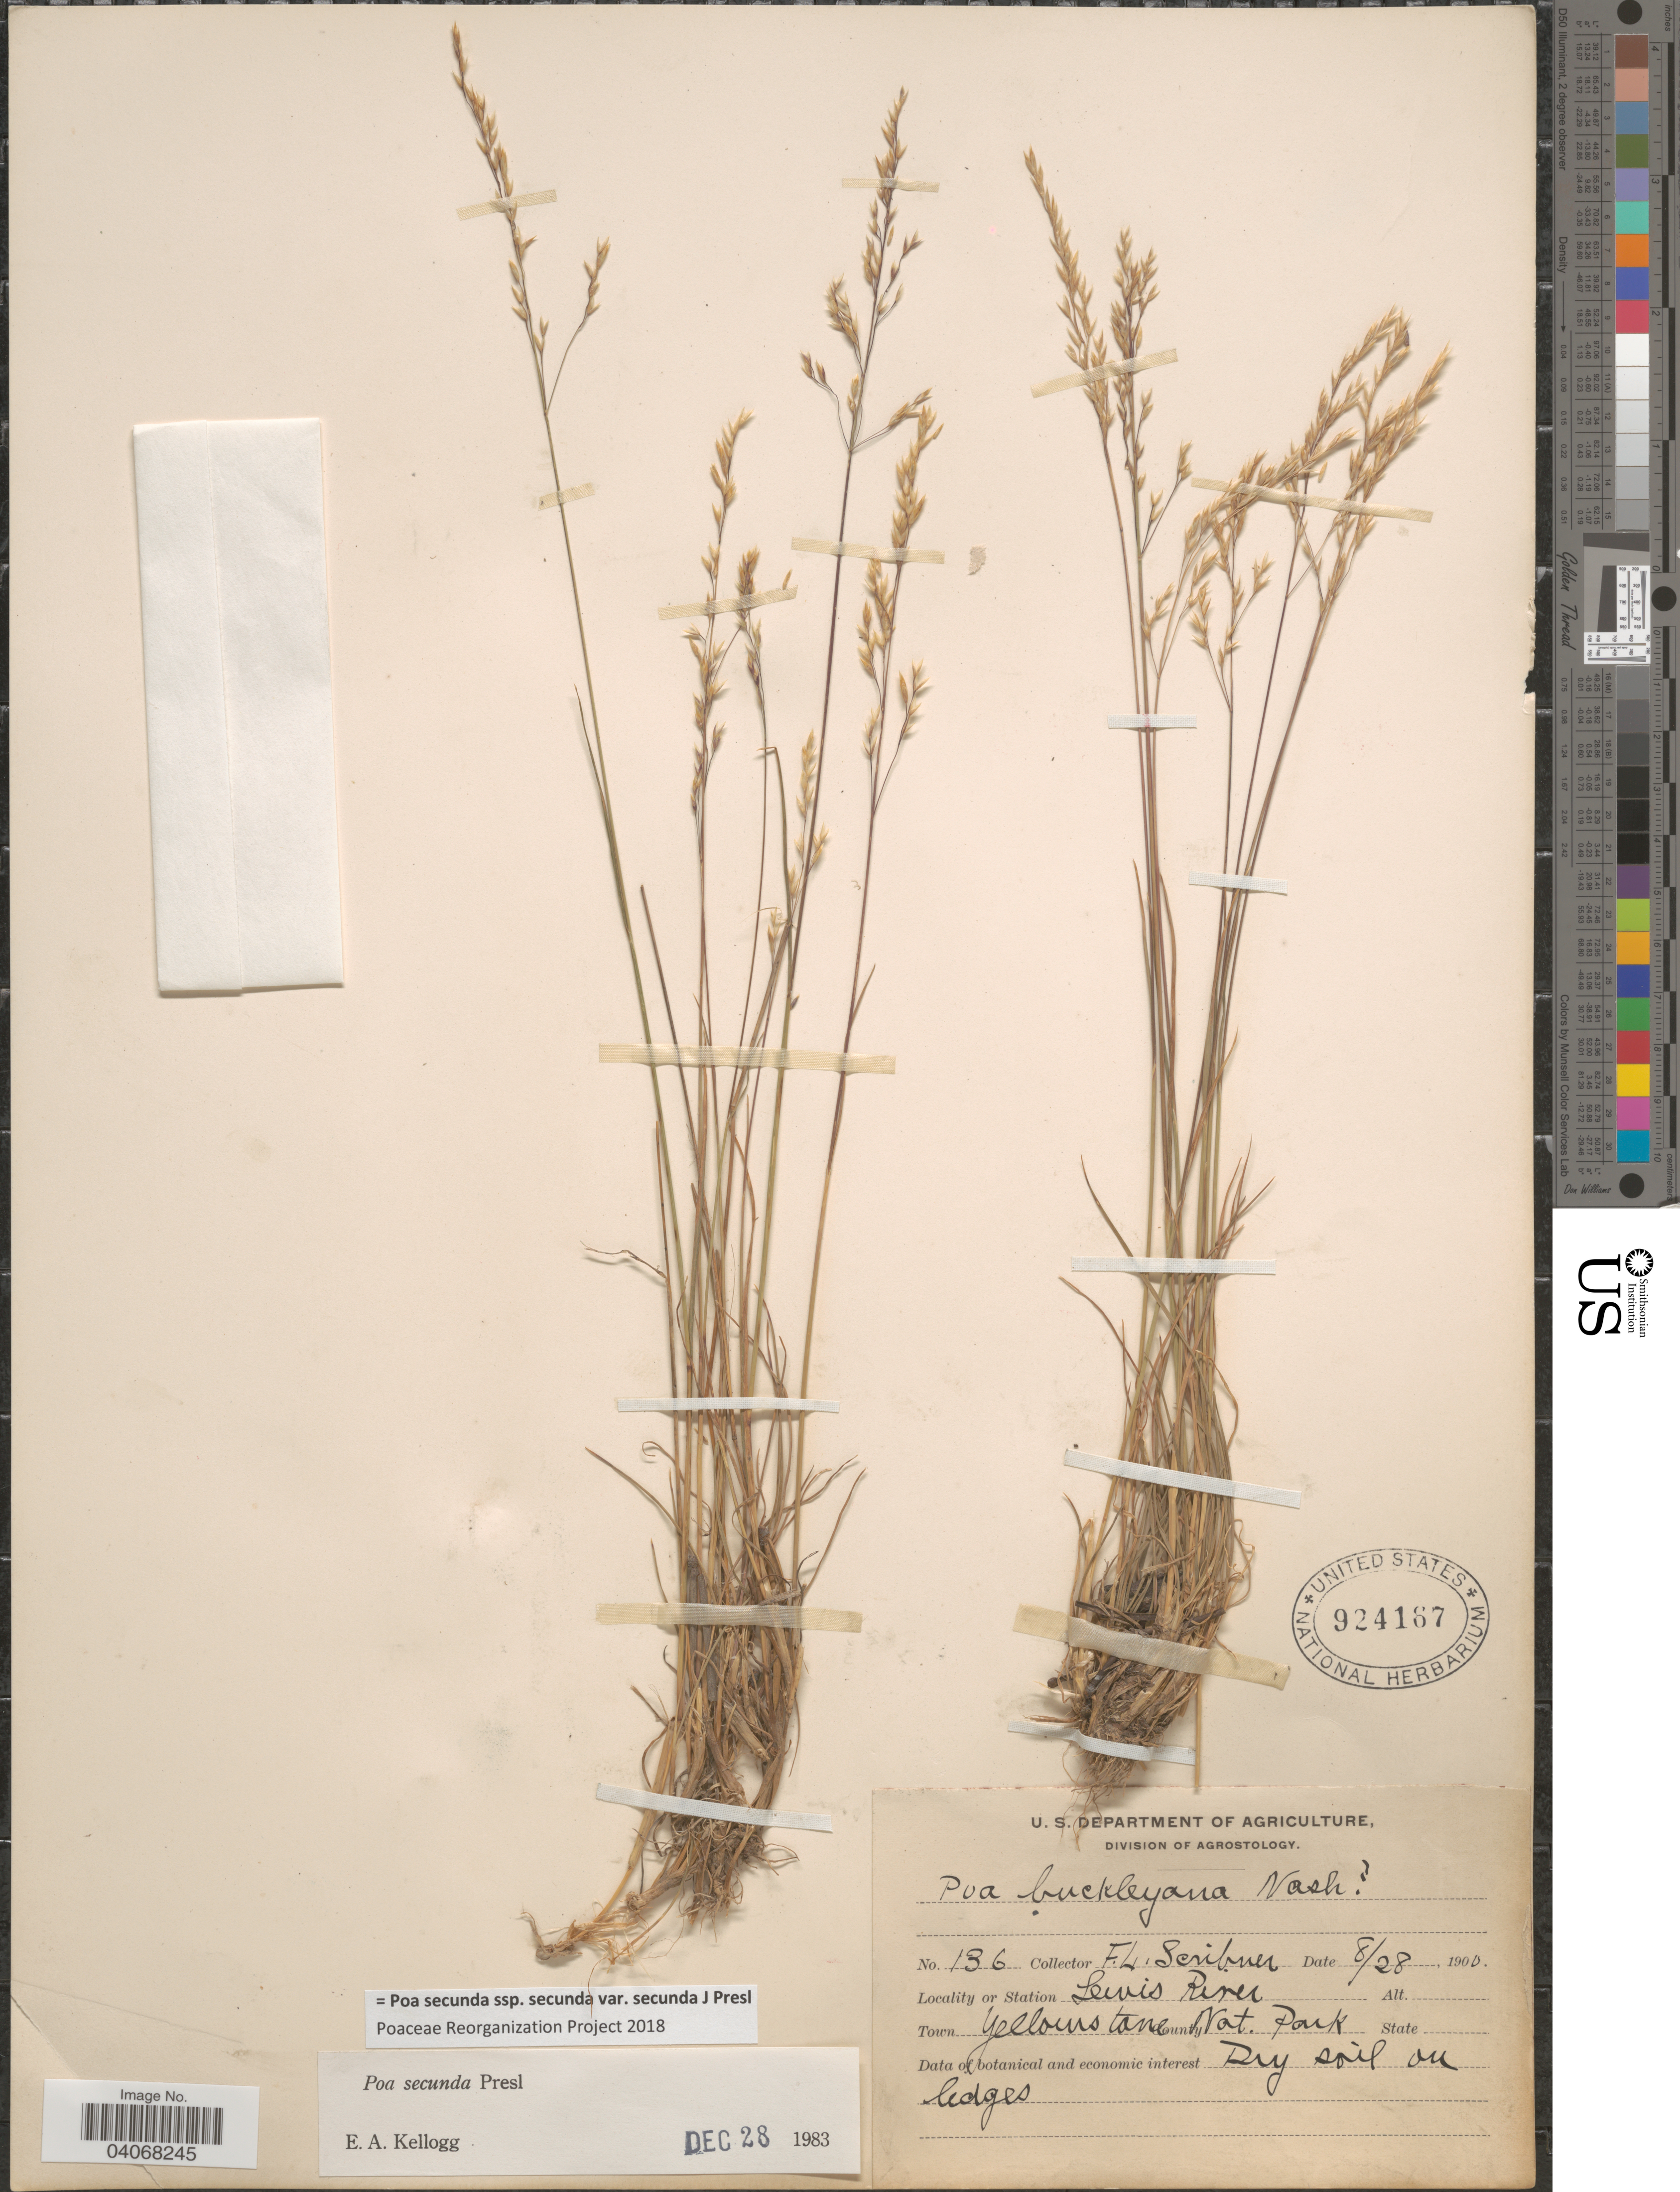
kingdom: Plantae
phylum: Tracheophyta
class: Liliopsida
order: Poales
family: Poaceae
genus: Poa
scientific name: Poa secunda subsp. secunda var. secunda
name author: J. Presl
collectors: F. L. Scribner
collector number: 136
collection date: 1900-08-28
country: United States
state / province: Wyoming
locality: Lewis River. Town Yellowstone. County Nat. Park.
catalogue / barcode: US 924167